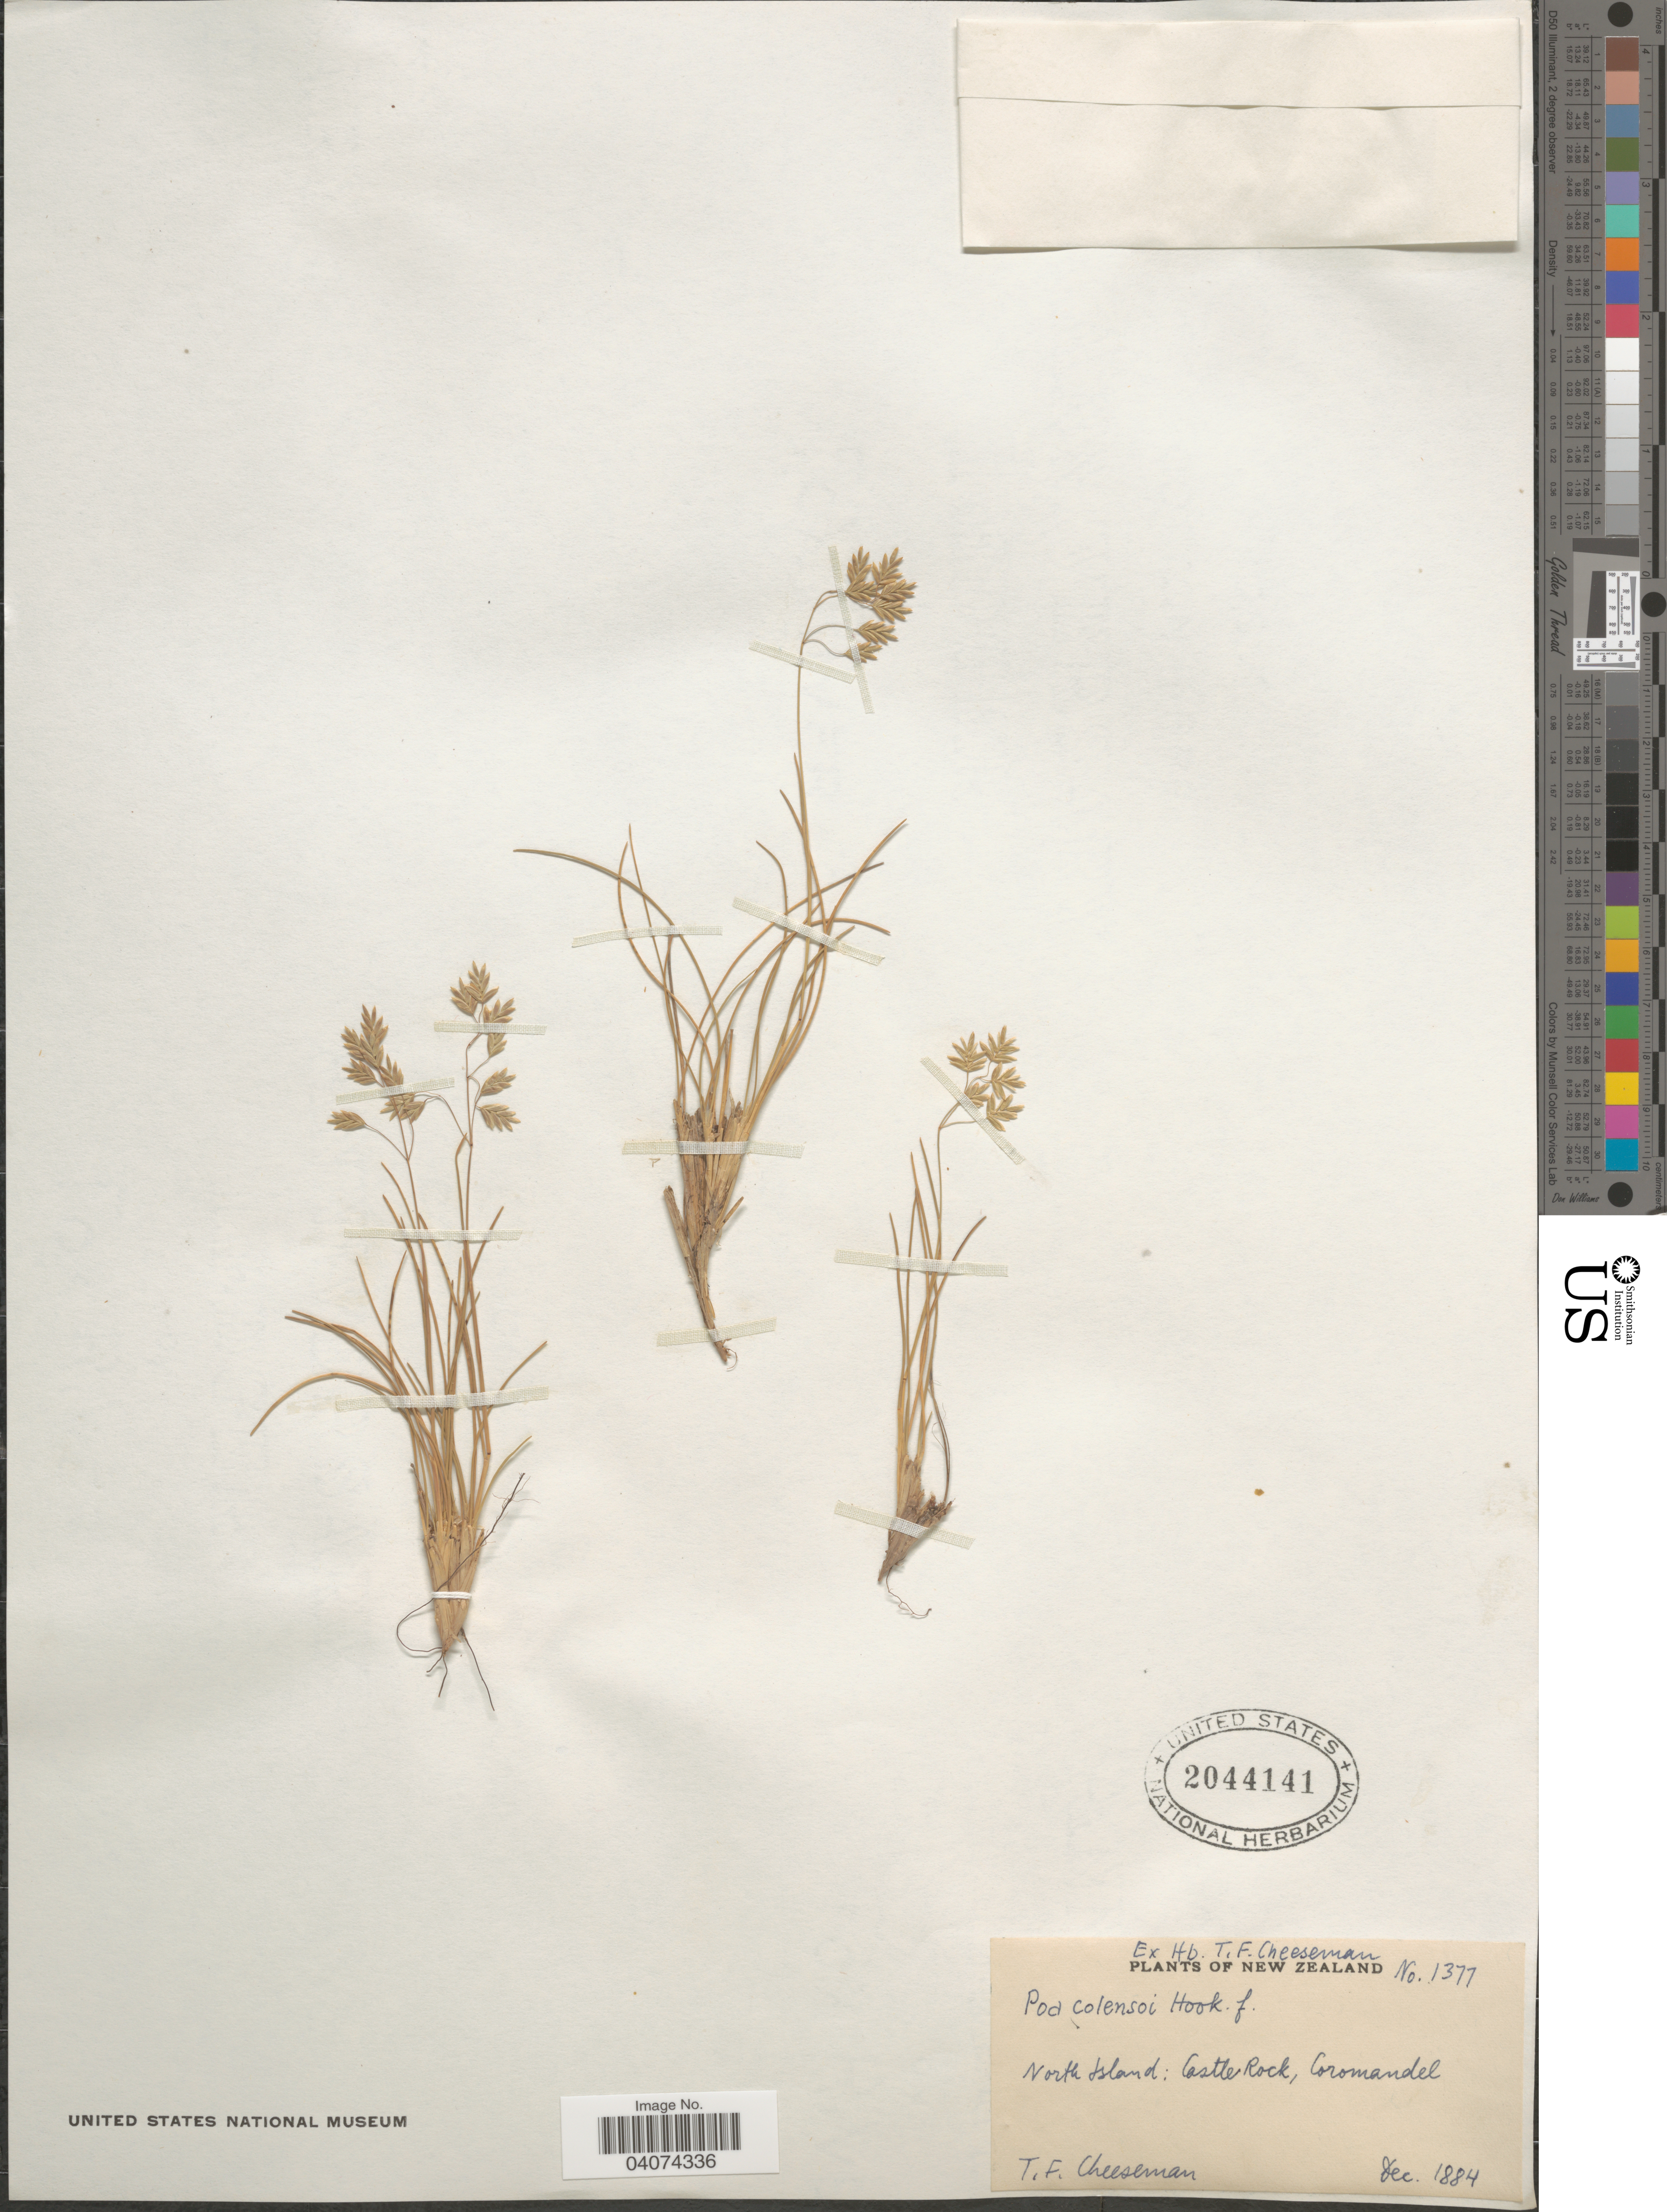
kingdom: Plantae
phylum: Tracheophyta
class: Liliopsida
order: Poales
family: Poaceae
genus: Poa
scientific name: Poa colensoi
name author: Hook. f.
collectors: T. F. Cheeseman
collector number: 1377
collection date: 1884-12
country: New Zealand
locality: North Island: Castle Rock, Coromandel.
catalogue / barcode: US 2044141